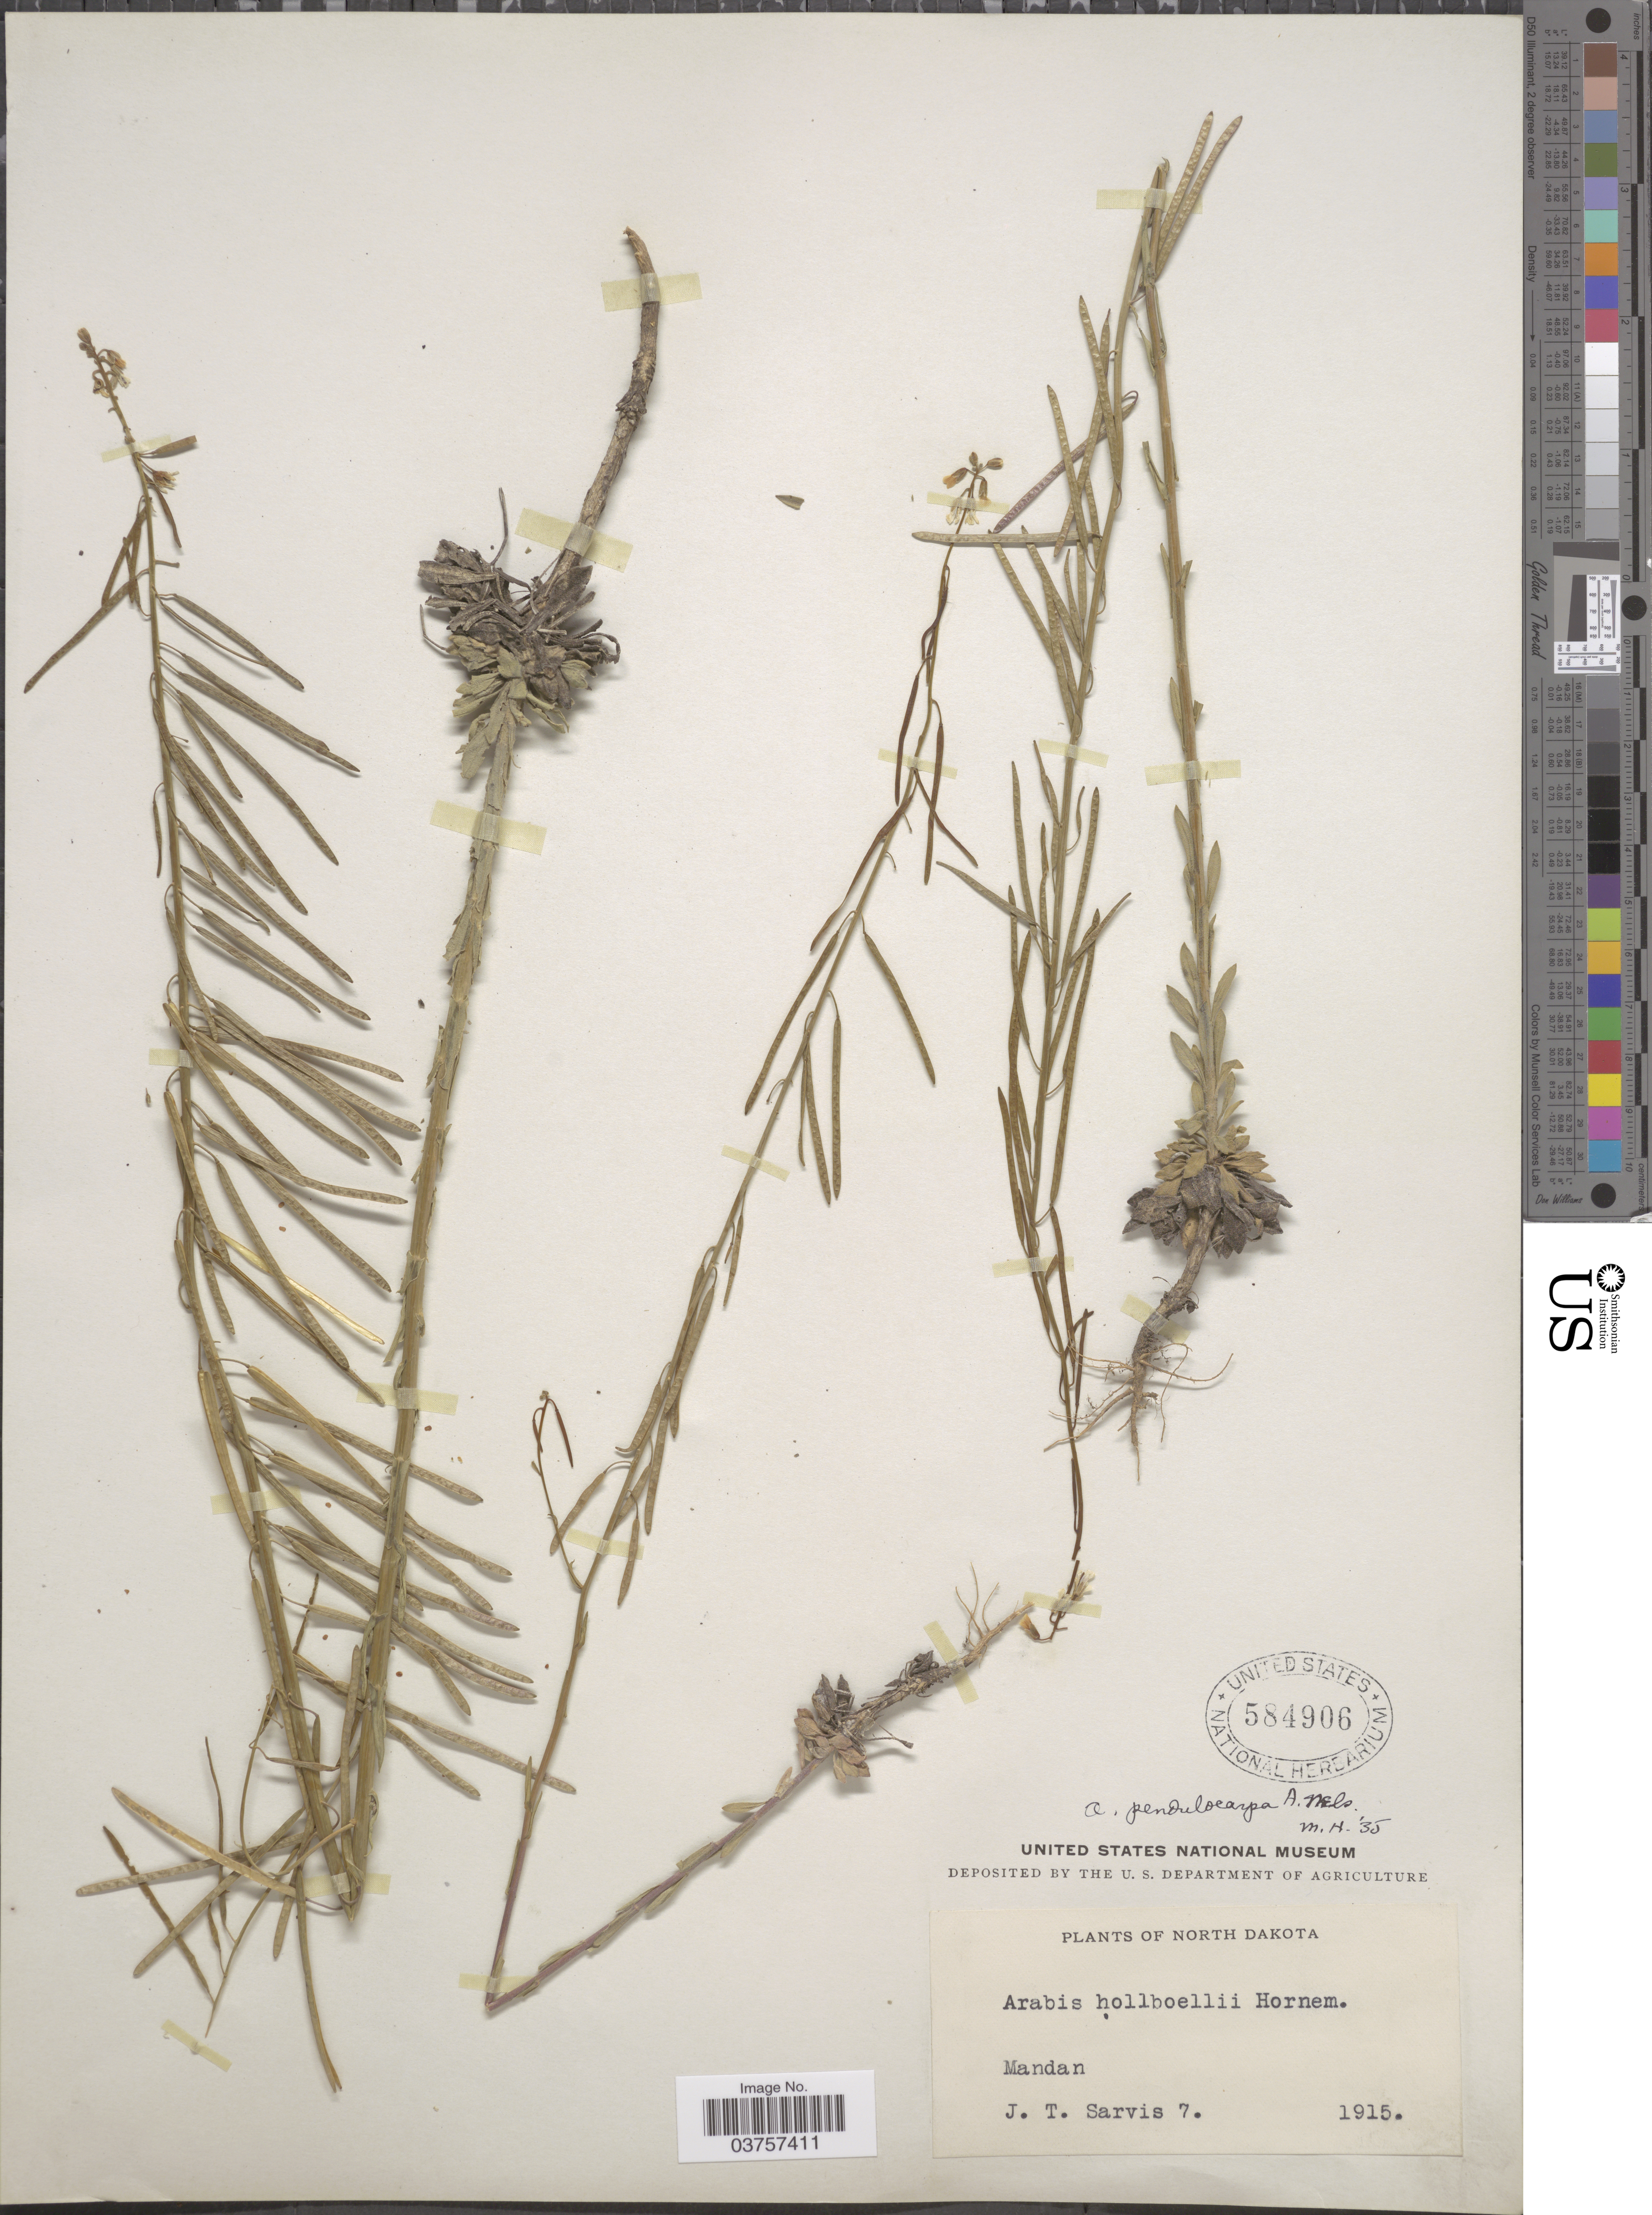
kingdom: Plantae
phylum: Tracheophyta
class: Magnoliopsida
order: Brassicales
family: Brassicaceae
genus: Arabis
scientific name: Arabis holboellii var. pendulocarpa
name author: (A. Nelson) Rollins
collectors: J. Sarvis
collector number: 7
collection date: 1915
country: United States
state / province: North Dakota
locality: Mandan.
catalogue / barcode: US 584906